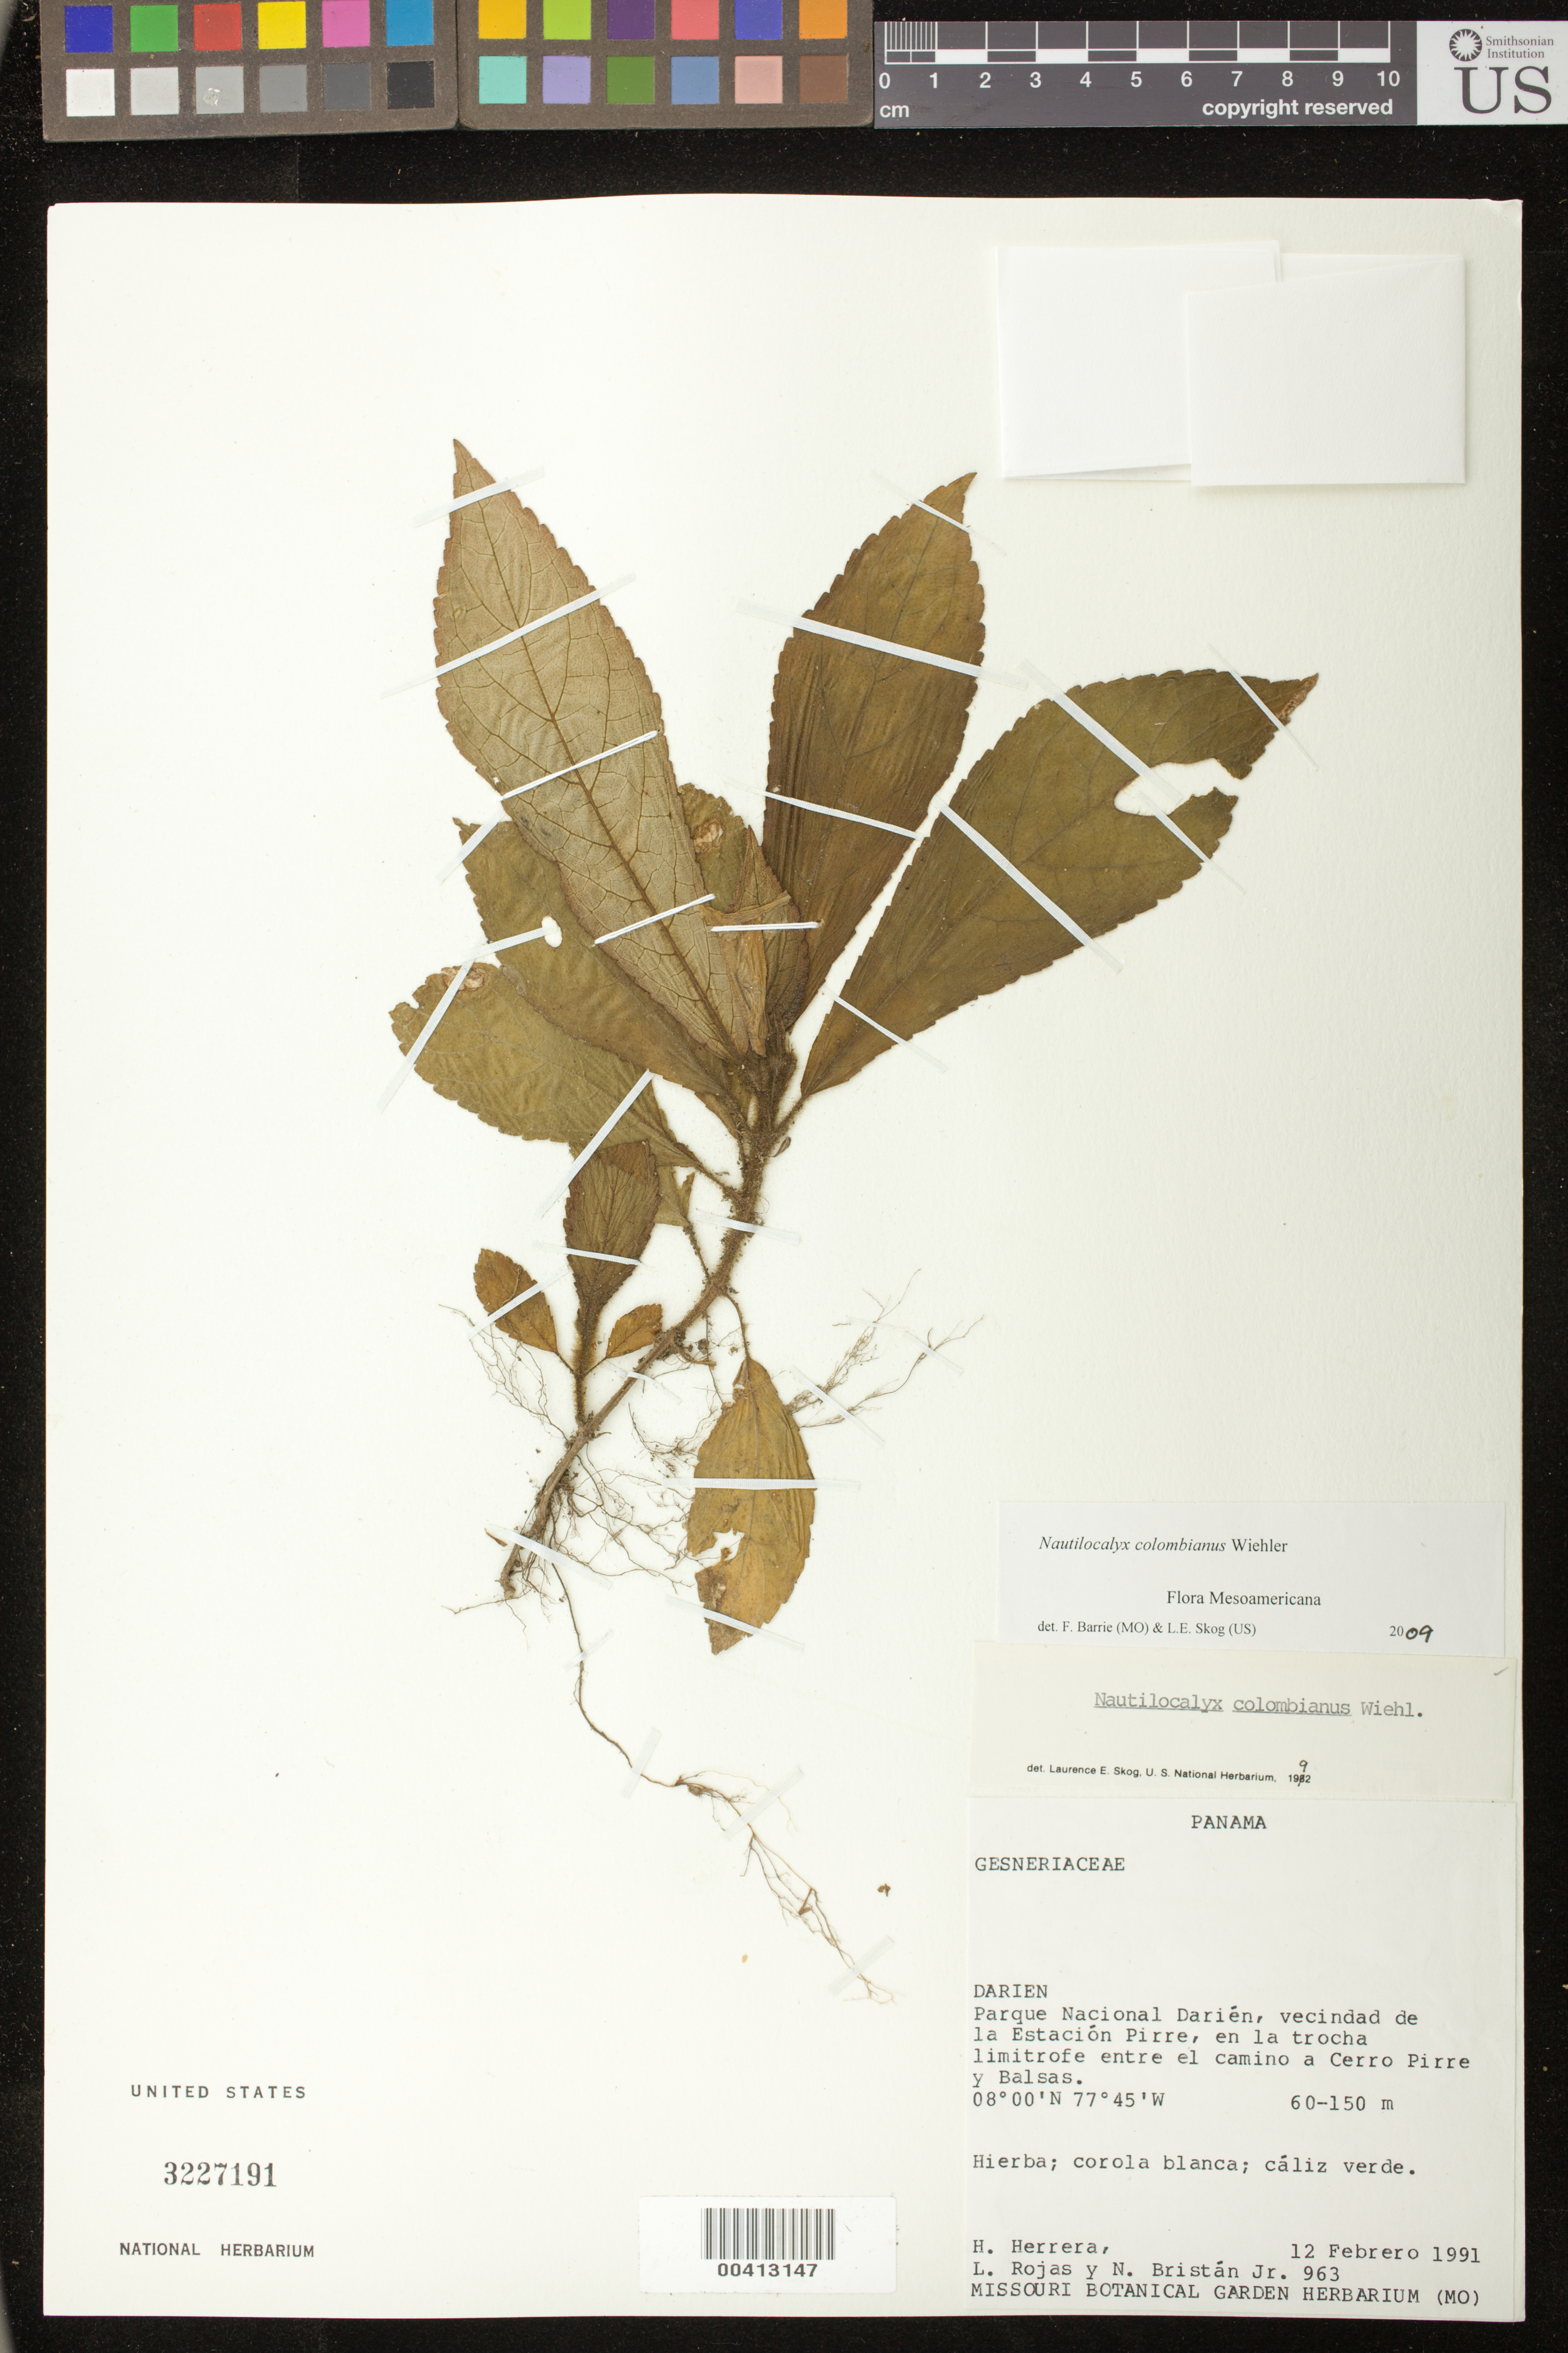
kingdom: Plantae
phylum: Tracheophyta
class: Magnoliopsida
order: Lamiales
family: Gesneriaceae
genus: Nautilocalyx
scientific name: Nautilocalyx colombianus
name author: Wiehler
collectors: H. Herrera, L. Rojas & N. Bristan Jr.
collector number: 963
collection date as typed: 12 Feb 1991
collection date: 1991-02-12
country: Panama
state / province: Darién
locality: Darien National Park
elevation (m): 60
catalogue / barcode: US 3227191